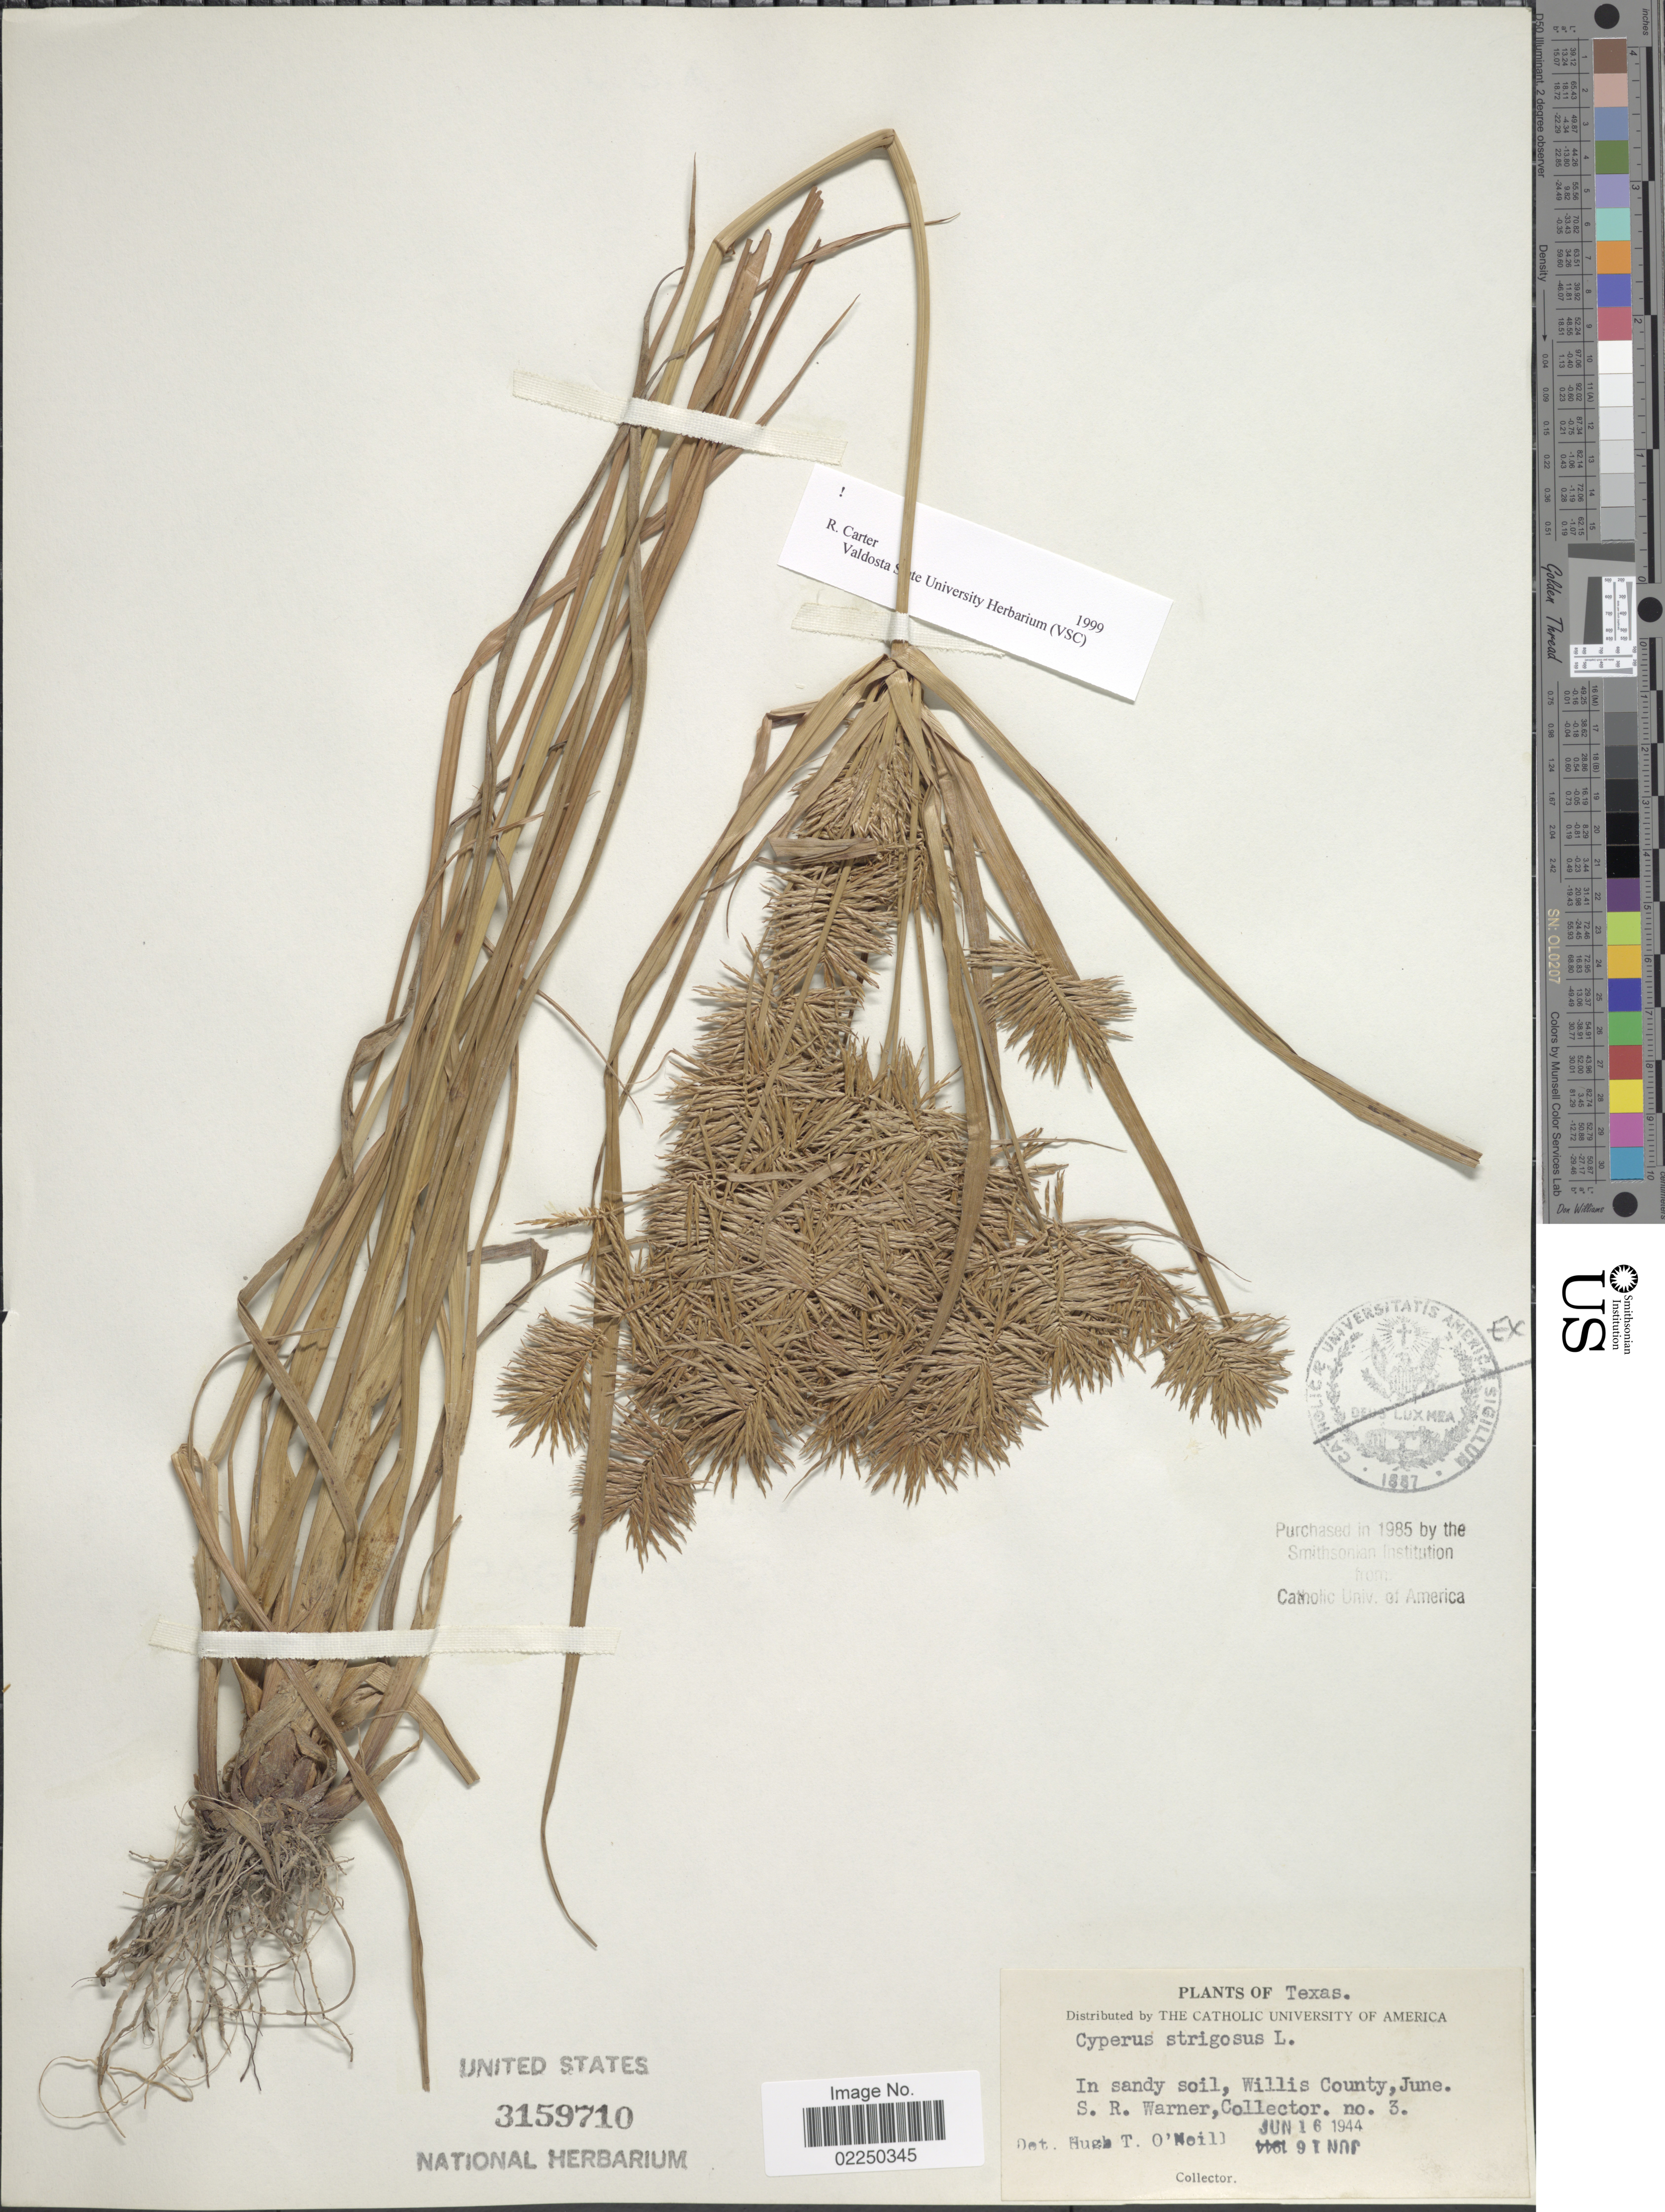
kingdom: Plantae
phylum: Tracheophyta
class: Liliopsida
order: Poales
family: Cyperaceae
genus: Cyperus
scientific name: Cyperus strigosus L.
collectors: S. Warner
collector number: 3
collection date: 1944-06-16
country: United States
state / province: Texas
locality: Willis County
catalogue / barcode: US 3159710